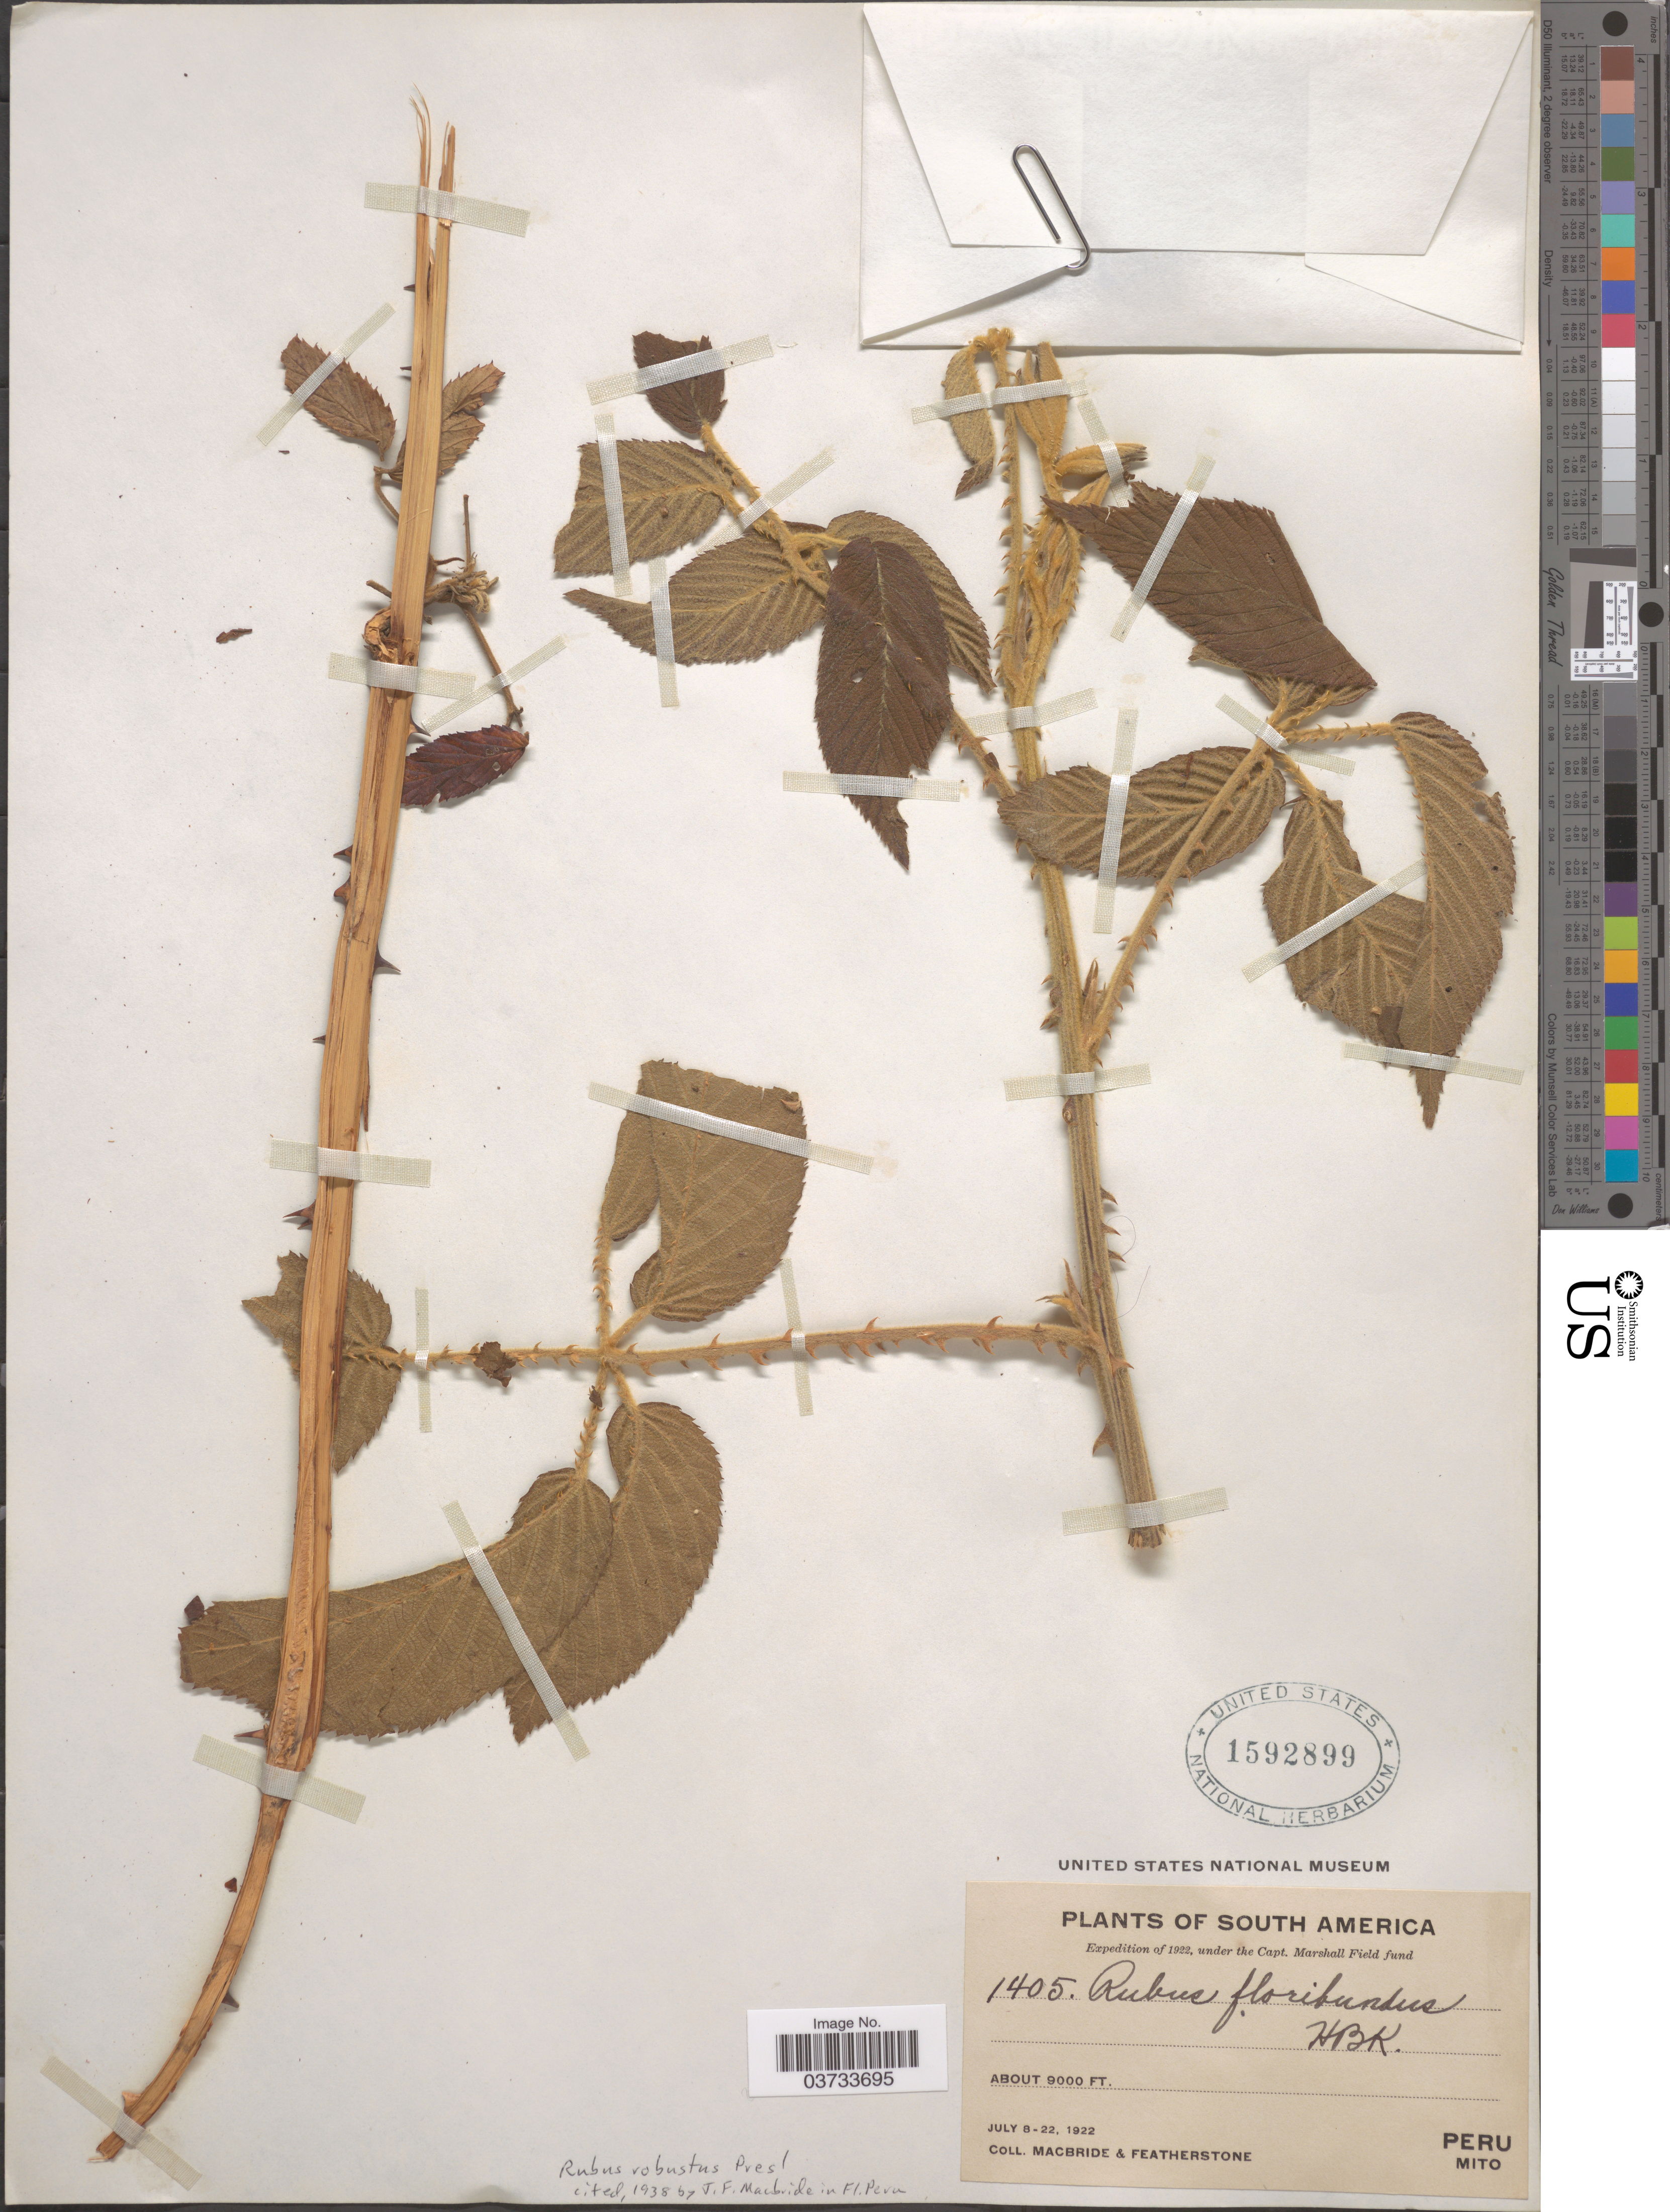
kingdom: Plantae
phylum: Tracheophyta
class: Magnoliopsida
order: Rosales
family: Rosaceae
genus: Rubus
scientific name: Rubus robustus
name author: C. Presl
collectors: Macbride, -- & -. Featherstone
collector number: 1405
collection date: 1922-07-08/1922-07-22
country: Peru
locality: Mito.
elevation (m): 2743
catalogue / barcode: US 1592899